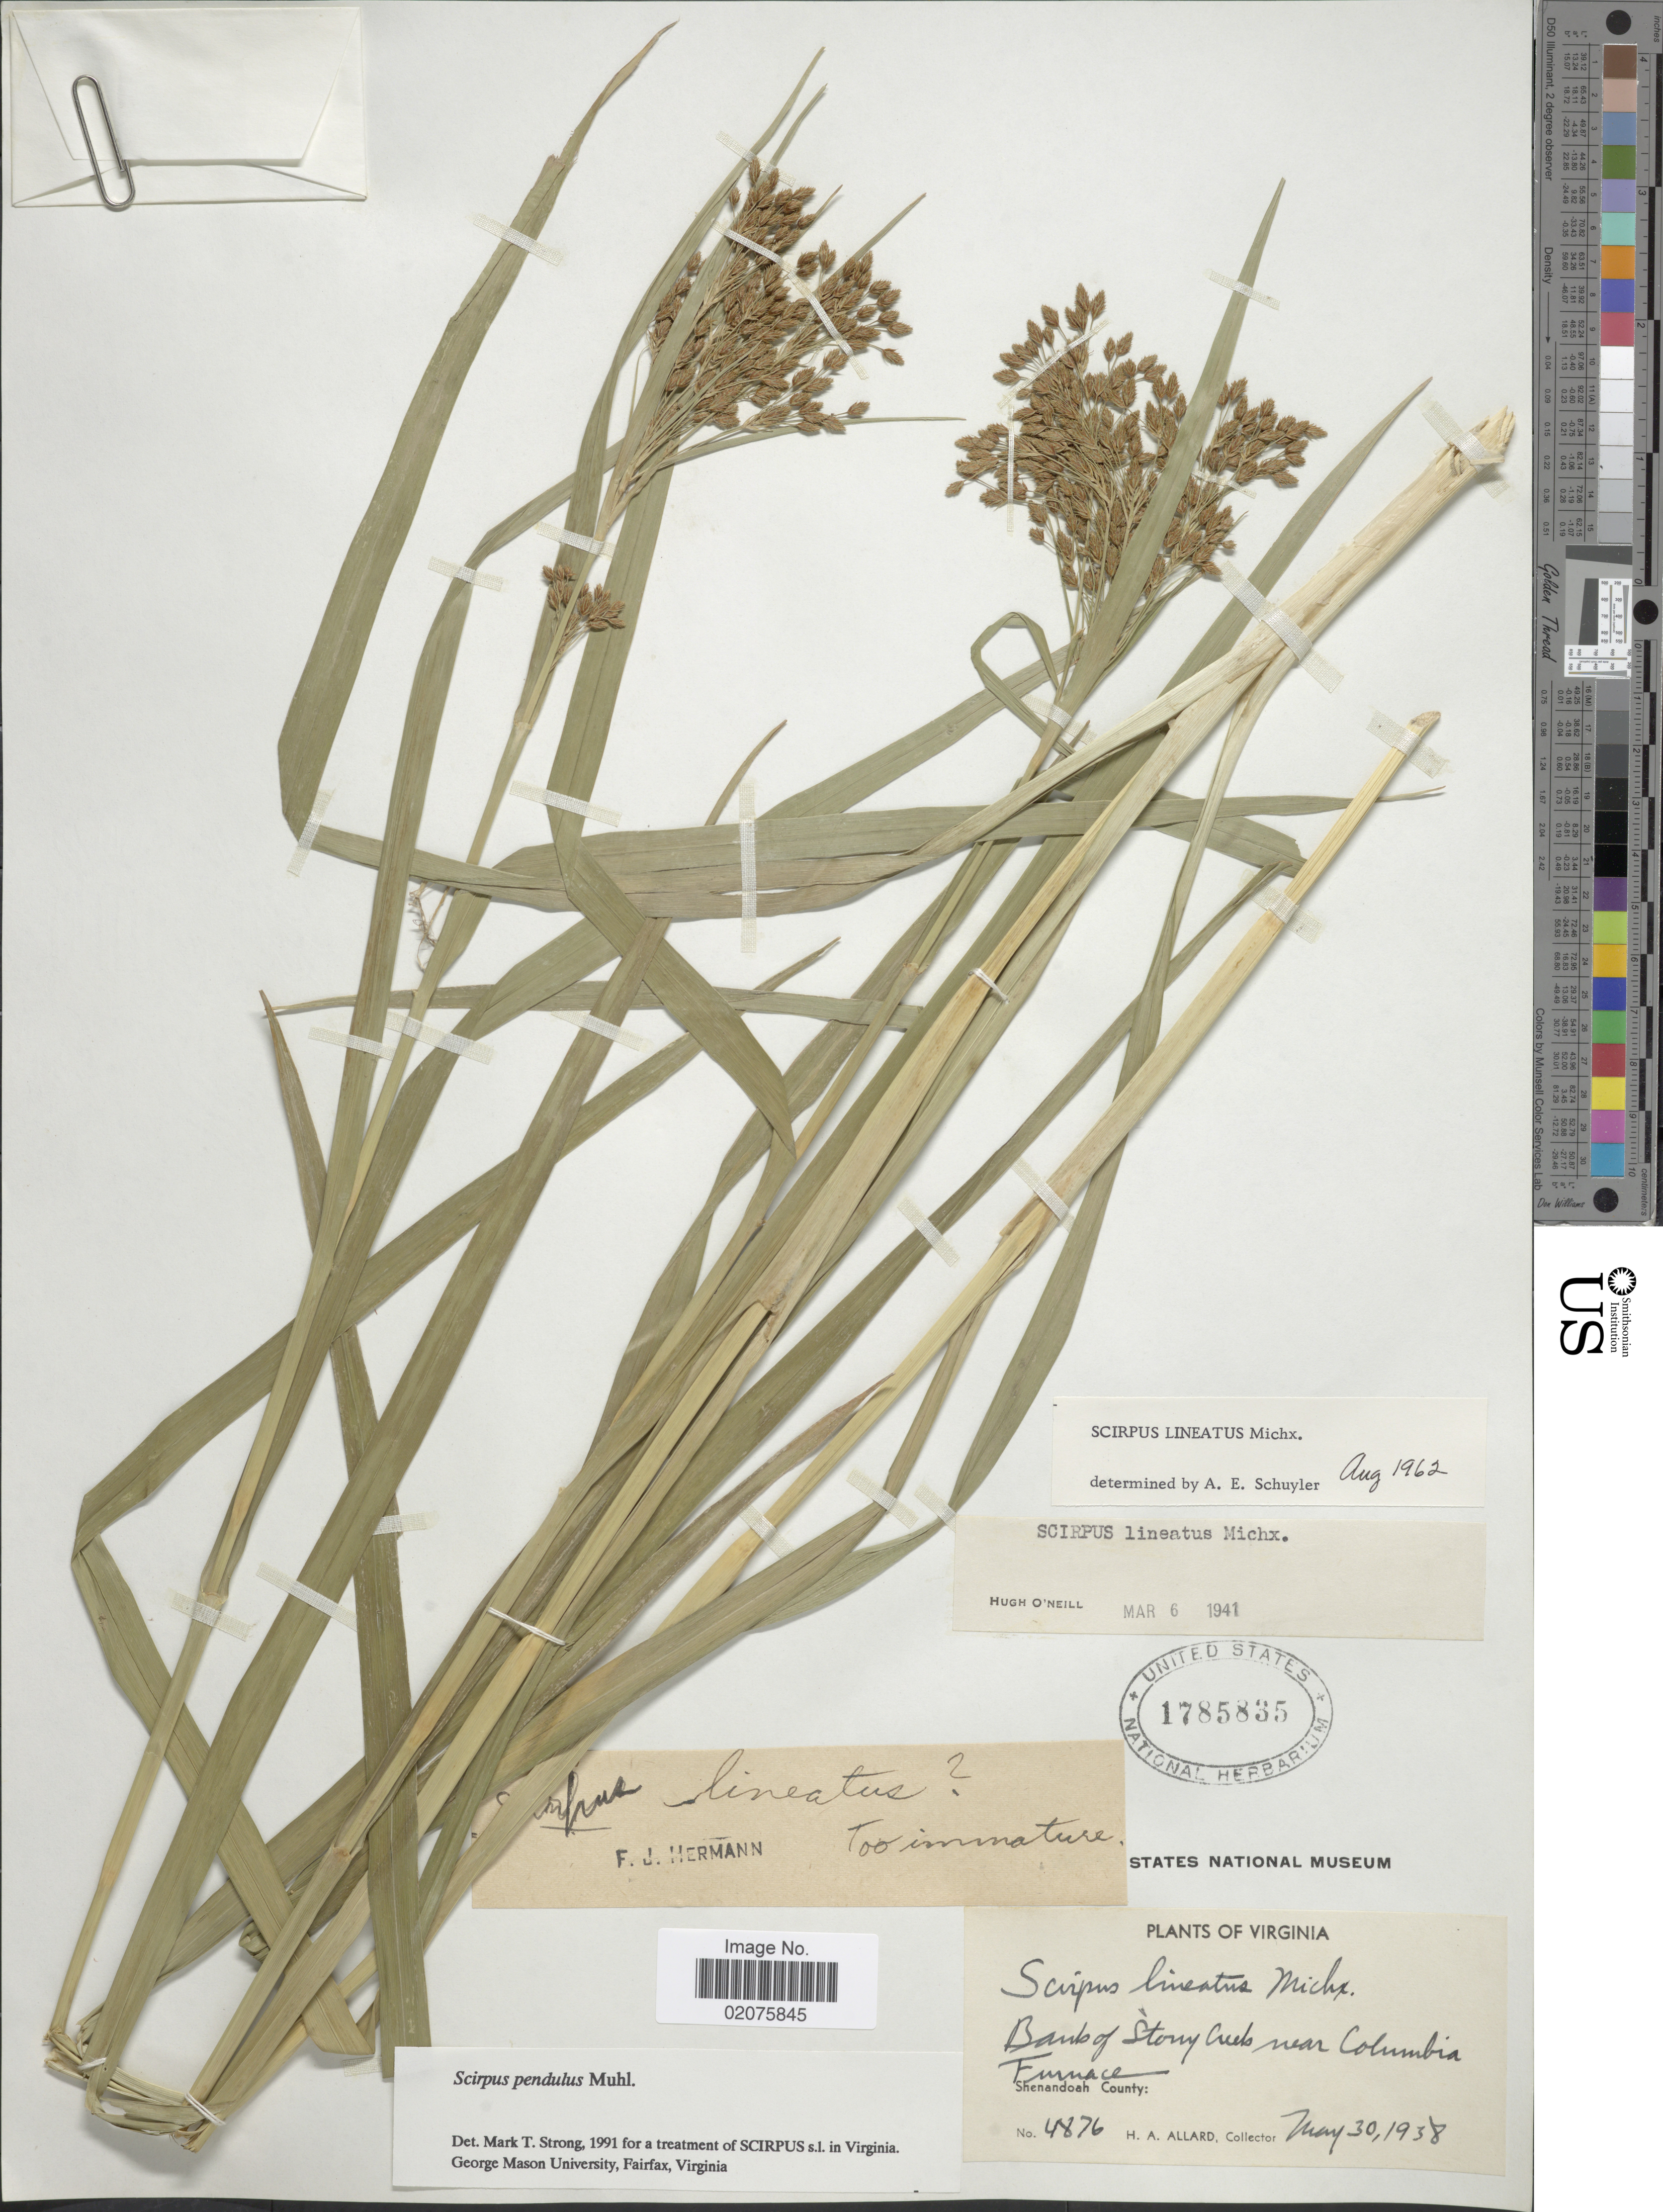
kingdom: Plantae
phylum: Tracheophyta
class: Liliopsida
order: Poales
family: Cyperaceae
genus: Scirpus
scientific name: Scirpus pendulus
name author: Muhl.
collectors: H. A. Allard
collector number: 4876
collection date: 1938-05-30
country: United States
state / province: Virginia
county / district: Shenandoah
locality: Bank of Stony Creek near Columbia Furnace. Shenandoah County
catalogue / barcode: US 1785835